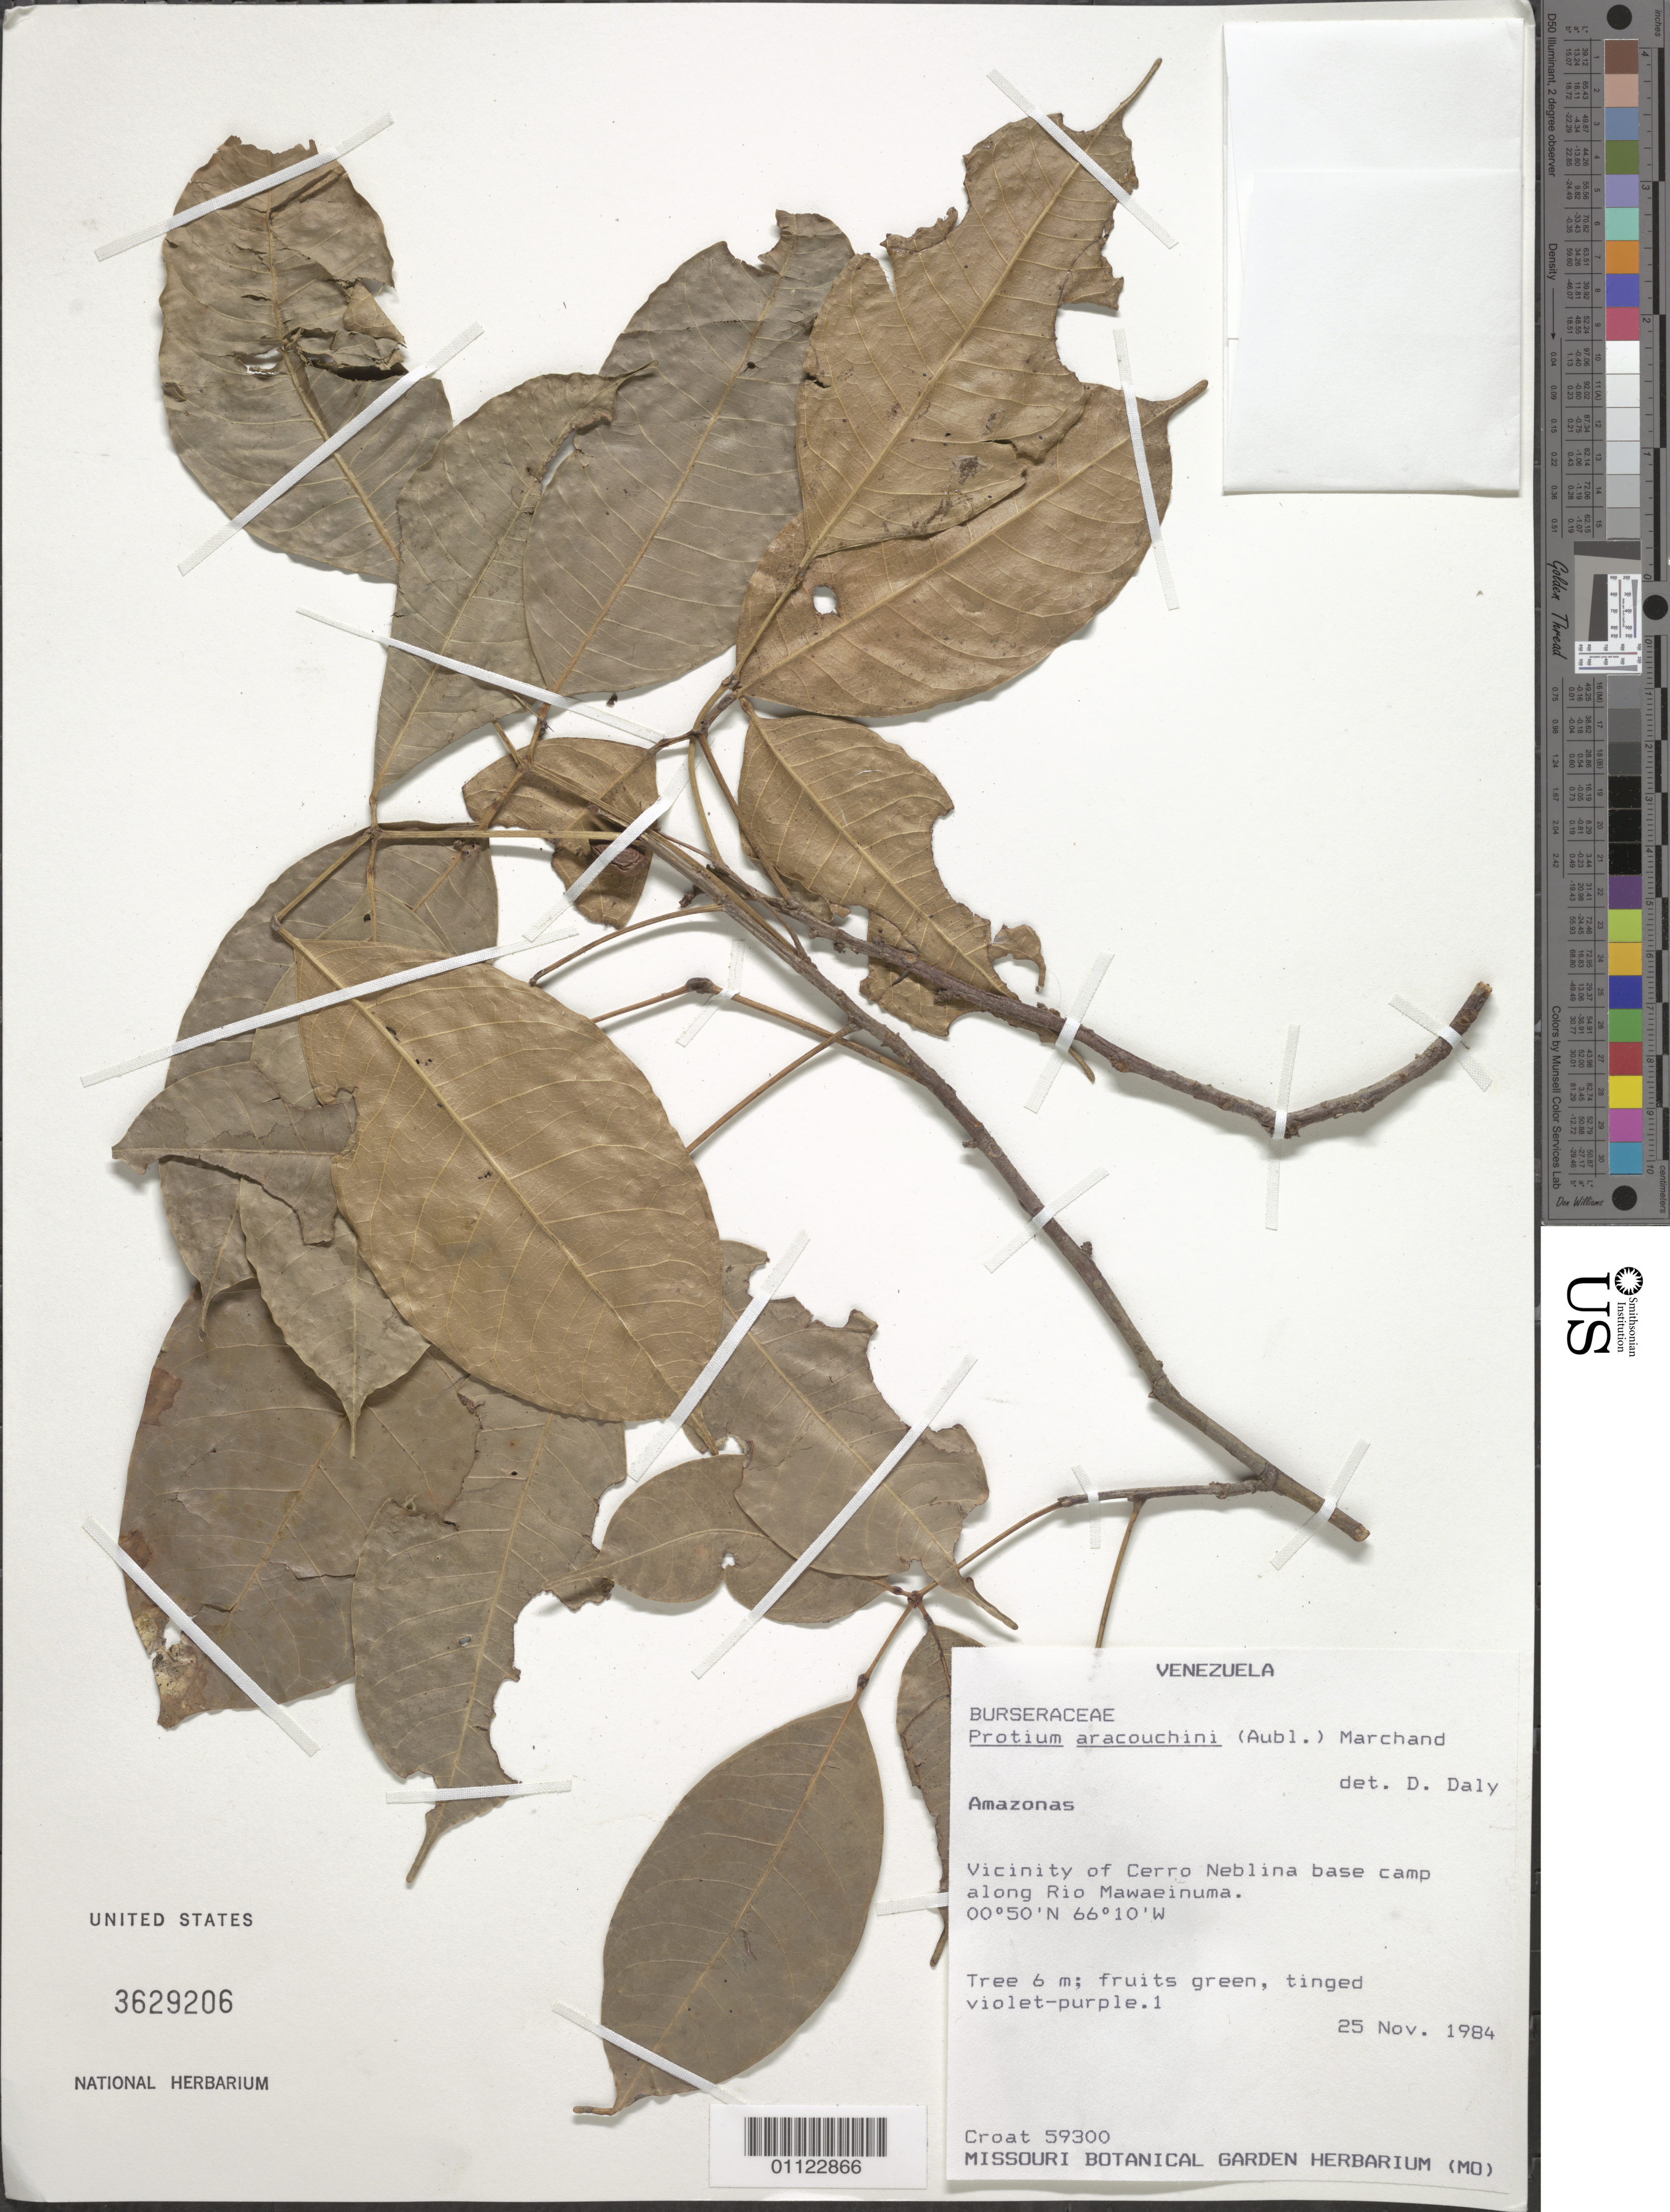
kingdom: Plantae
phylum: Tracheophyta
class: Magnoliopsida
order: Sapindales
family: Burseraceae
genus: Protium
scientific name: Protium aracouchini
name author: (Aubl.) Marchand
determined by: Daly, D. C.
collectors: T. B. Croat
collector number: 59300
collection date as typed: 25-Nov-84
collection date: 1984-11-25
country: Venezuela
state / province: Amazonas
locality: Cerro Neblina, vic.; base camp on Río Mawarinuma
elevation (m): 140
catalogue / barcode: US 3629206